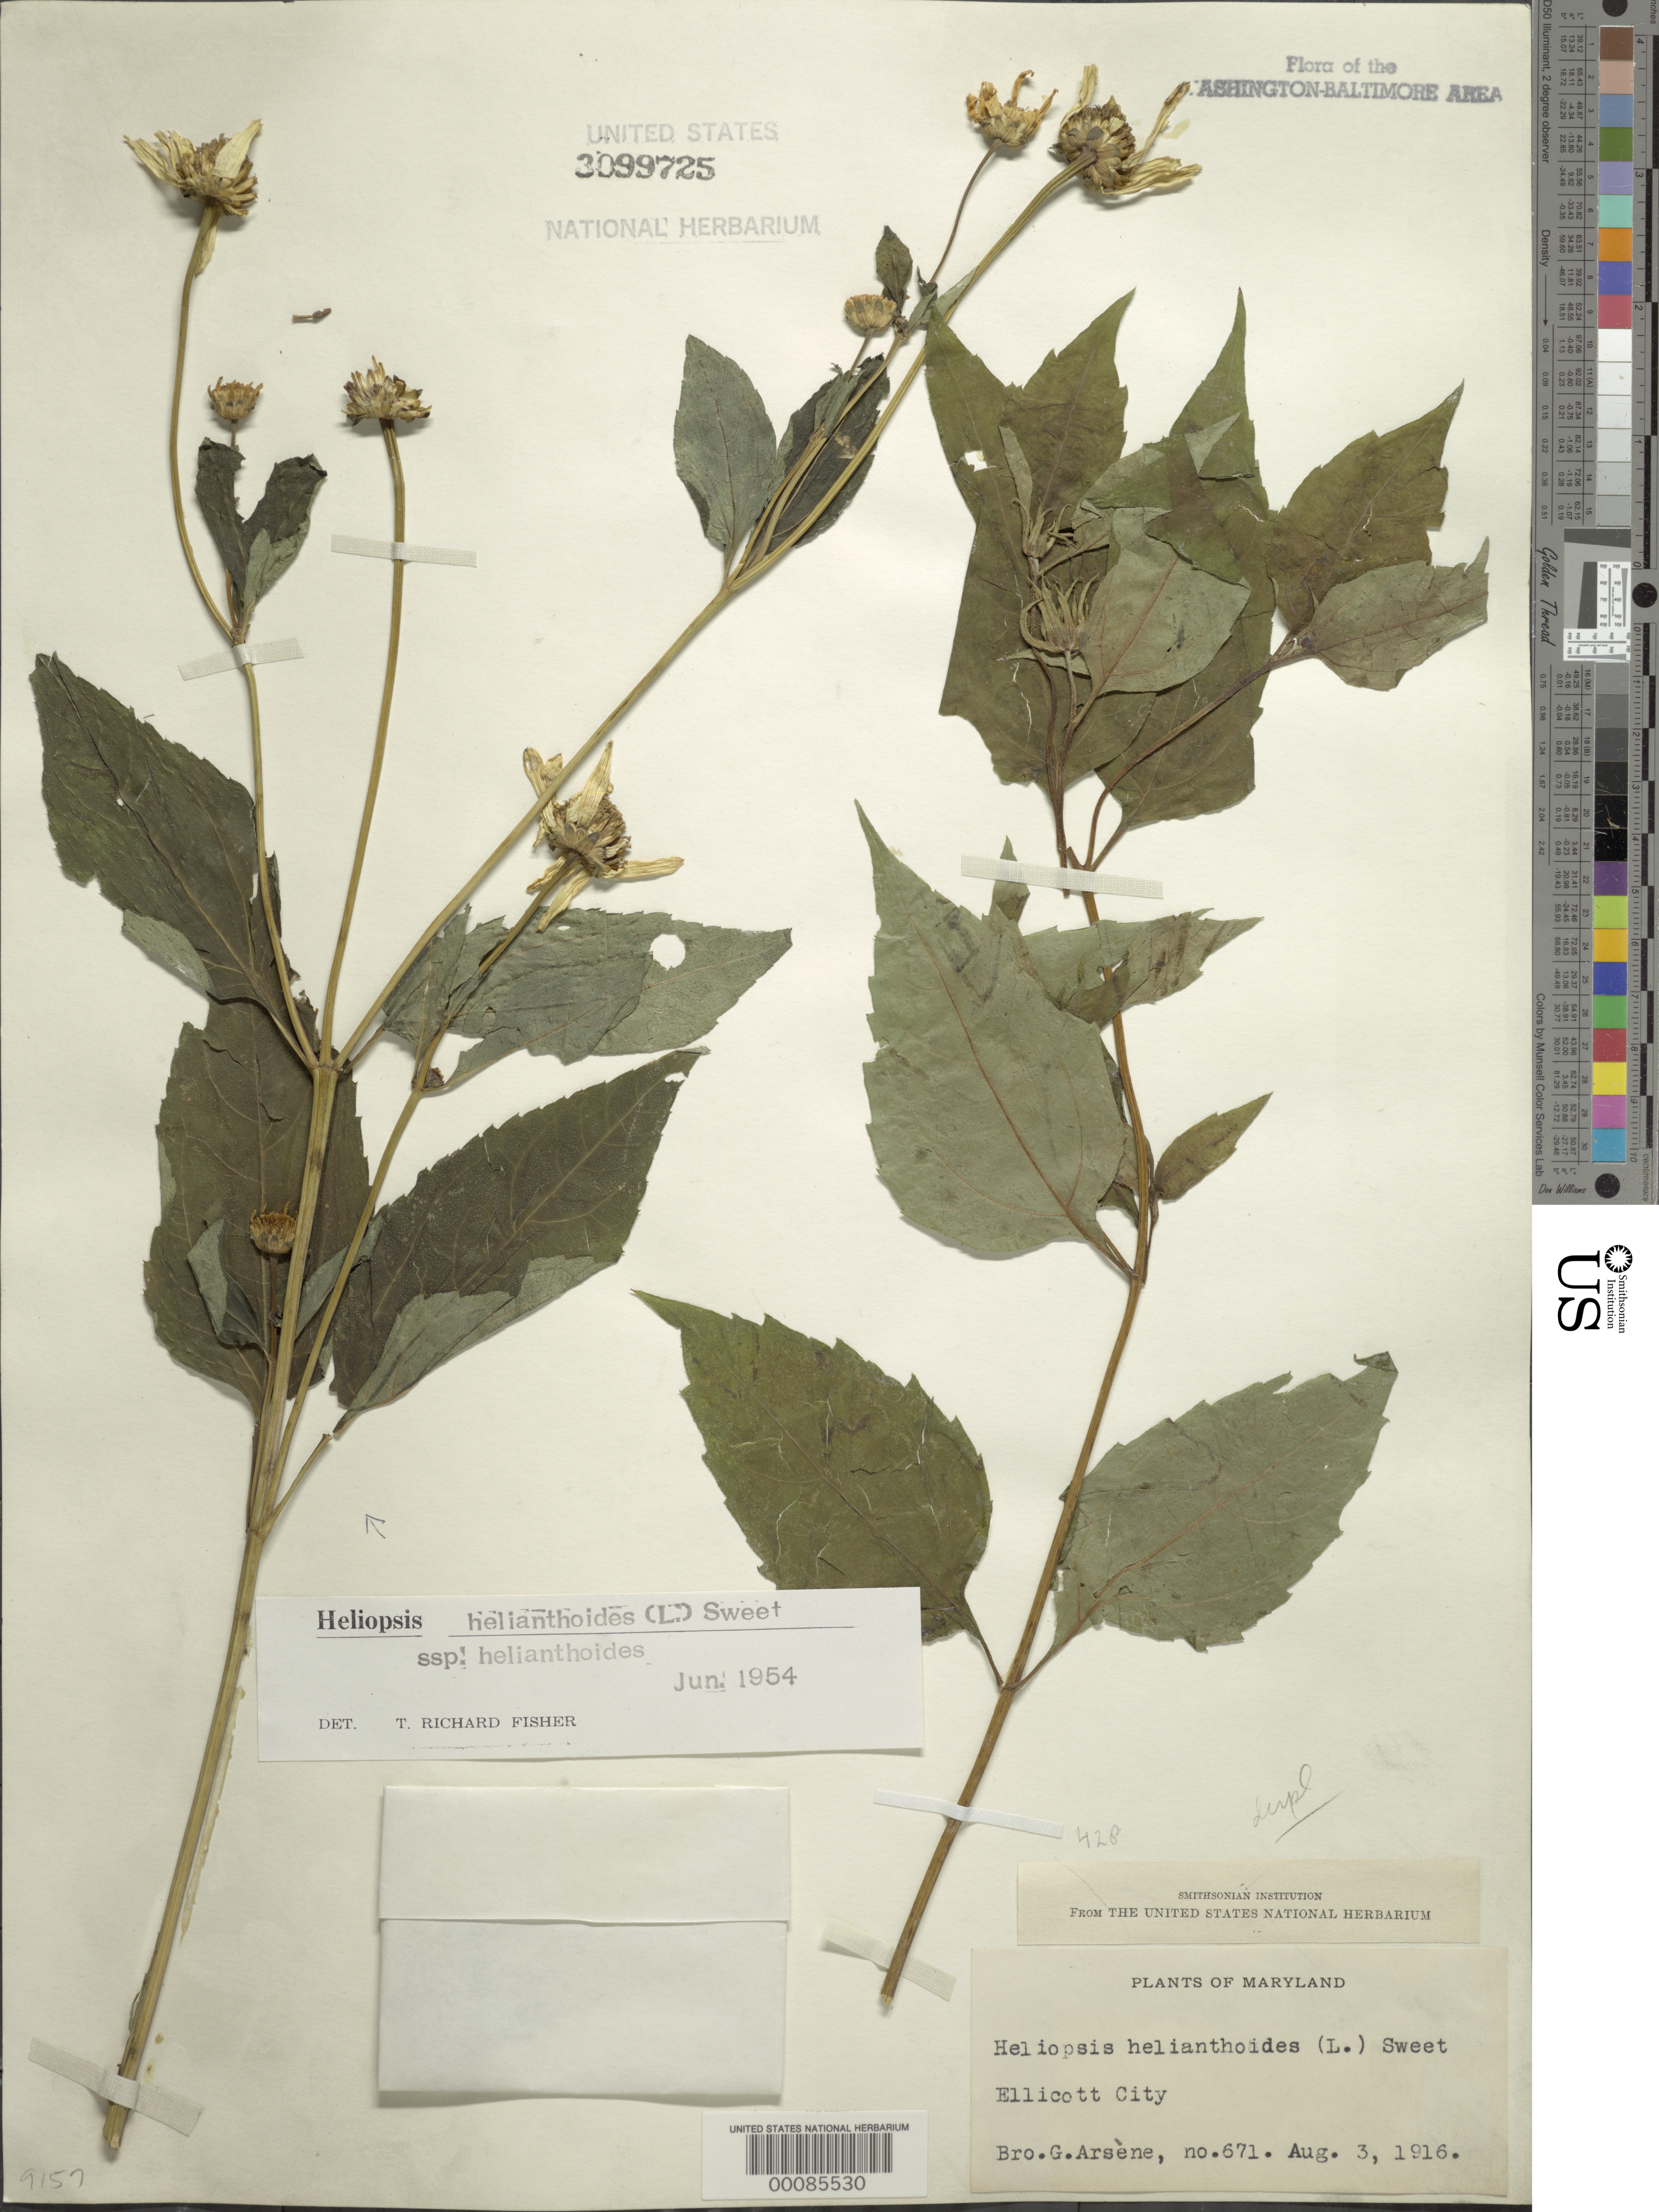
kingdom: Plantae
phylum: Tracheophyta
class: Magnoliopsida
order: Asterales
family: Asteraceae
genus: Heliopsis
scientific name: Heliopsis helianthoides subsp. helianthoides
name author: (L.) Sweet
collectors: Bro. G. Arsène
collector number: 671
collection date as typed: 03 Aug 1916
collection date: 1916-08-03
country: United States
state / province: Maryland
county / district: Howard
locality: Ellicott City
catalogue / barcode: US 3099725